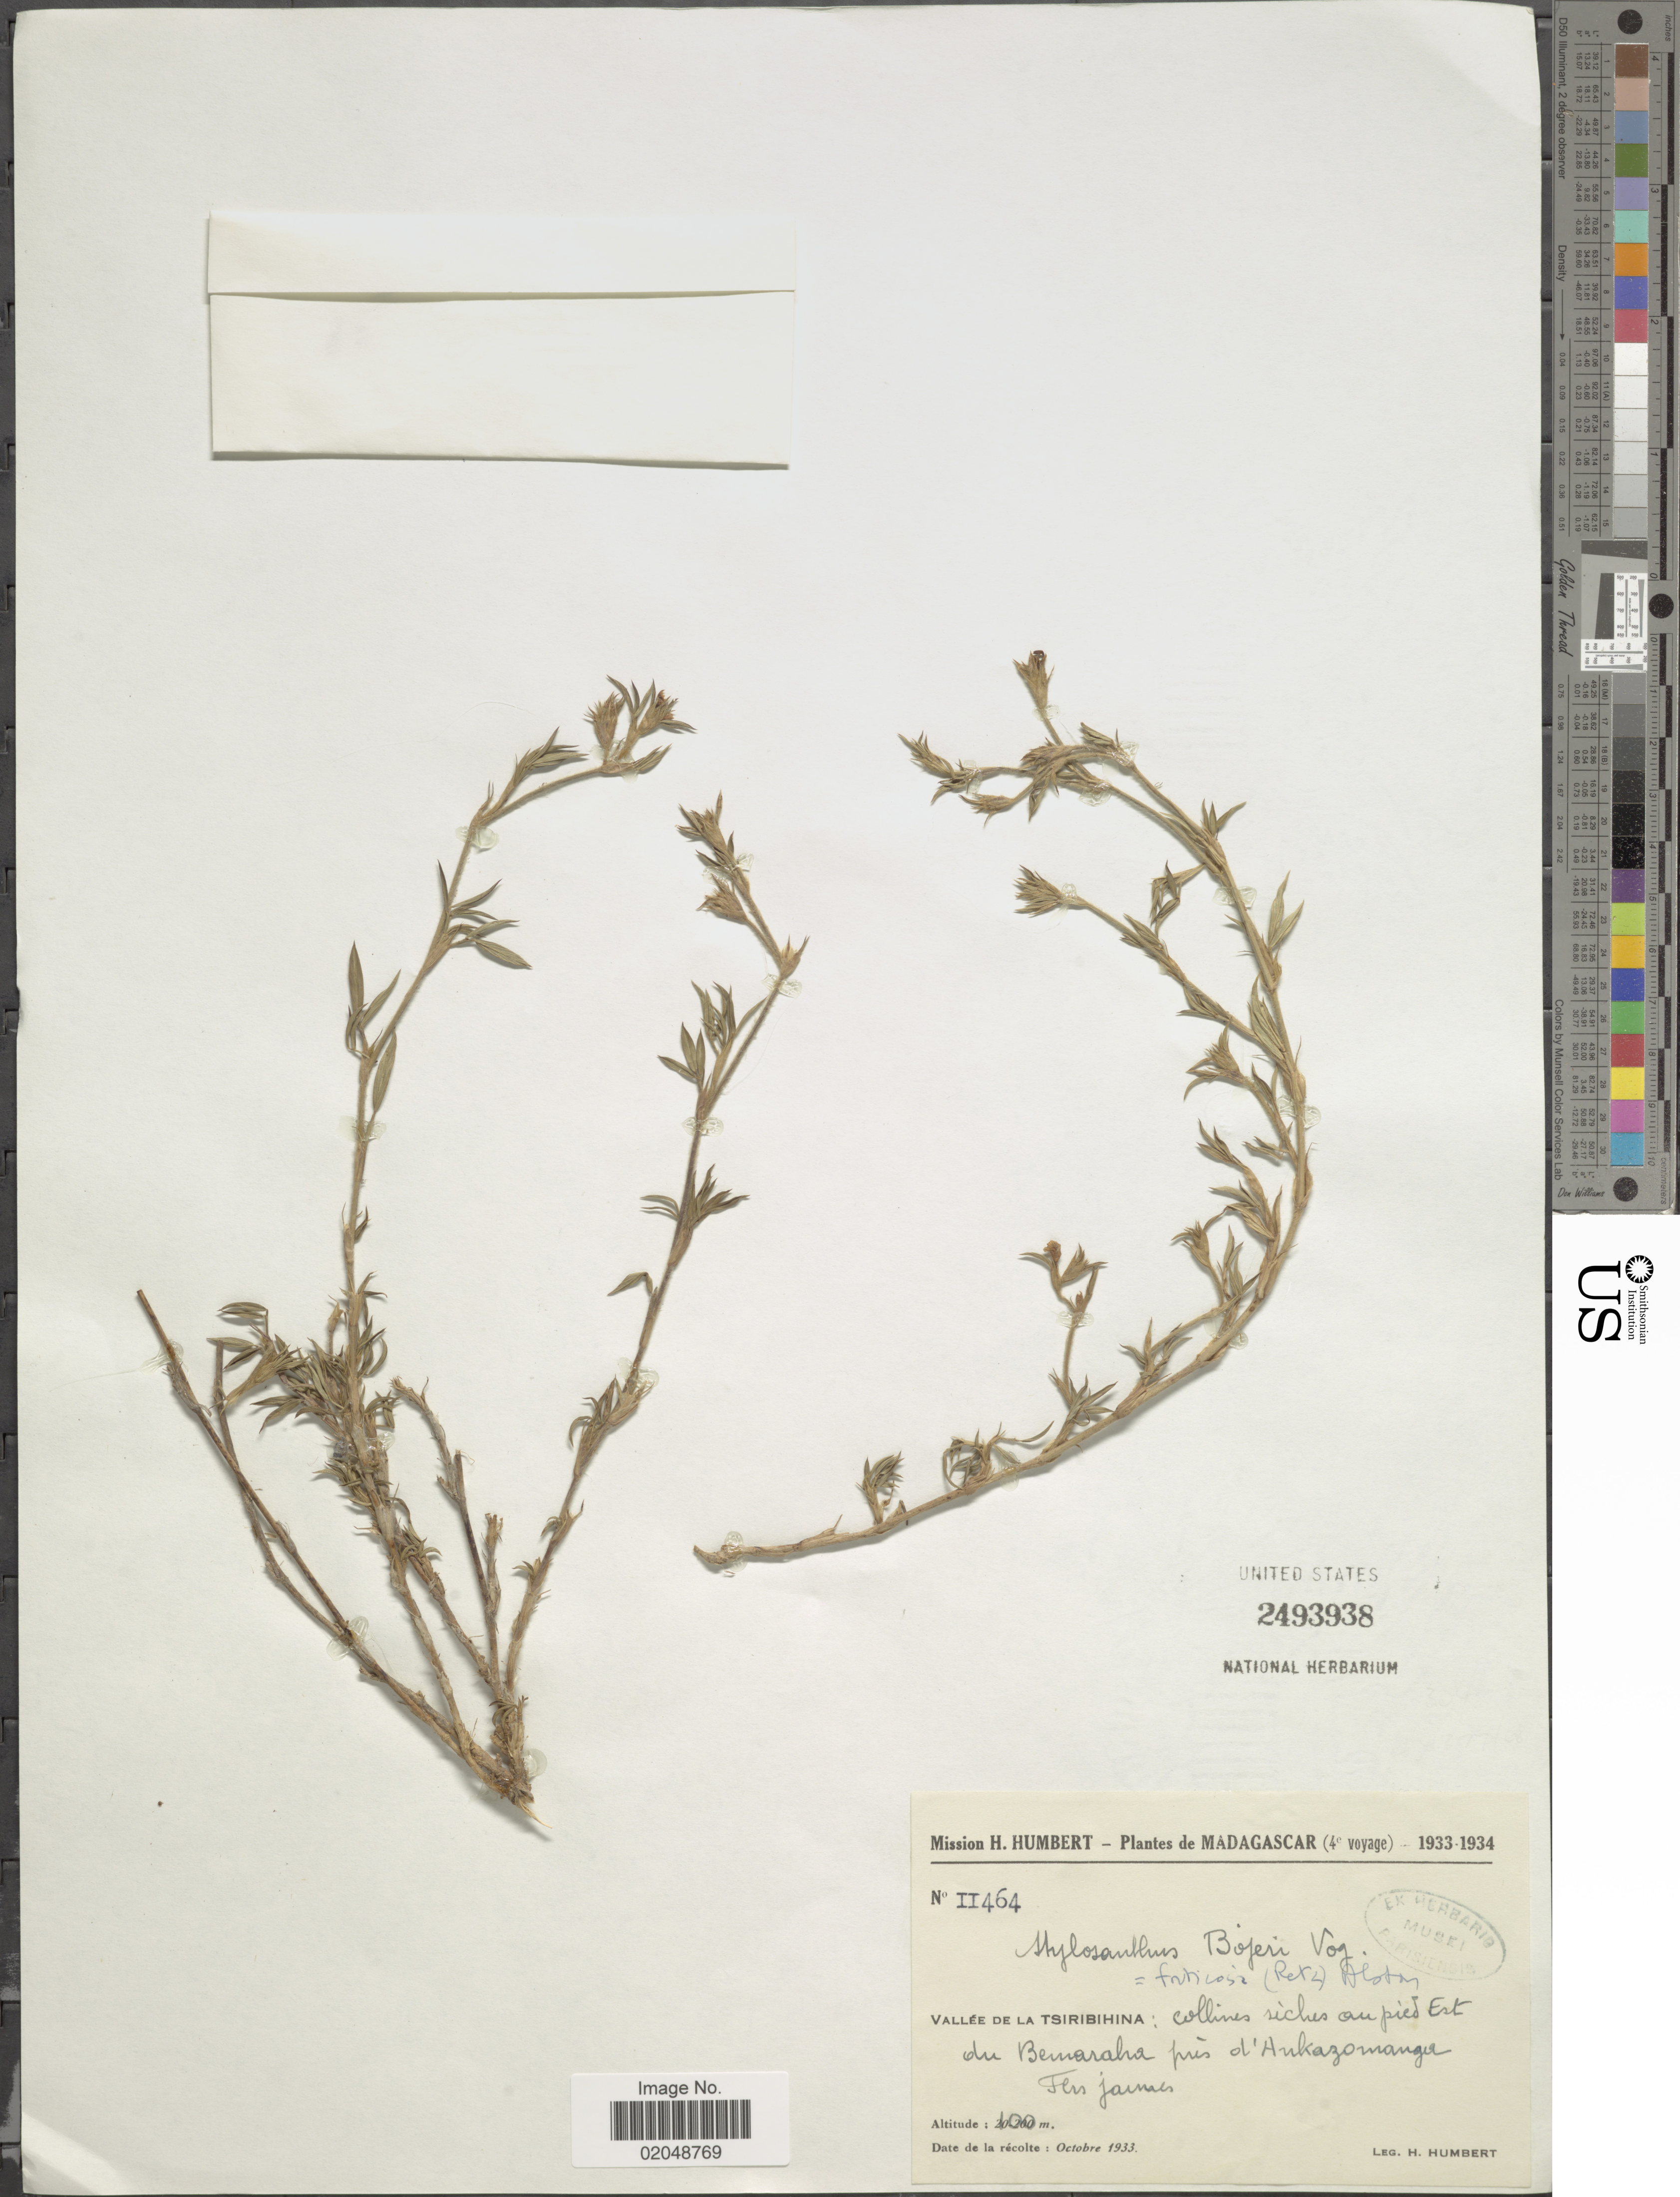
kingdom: Plantae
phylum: Tracheophyta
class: Magnoliopsida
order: Fabales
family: Fabaceae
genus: Stylosanthes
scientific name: Stylosanthes fruticosa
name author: (Retz.) Alston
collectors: H. Humbert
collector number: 11464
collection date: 1933-10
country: Madagascar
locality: Vallée De La Tsiribihina: Collines sèches au pied Est du Bemaraha prés d'Ankazomanga.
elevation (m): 100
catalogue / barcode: US 2493938